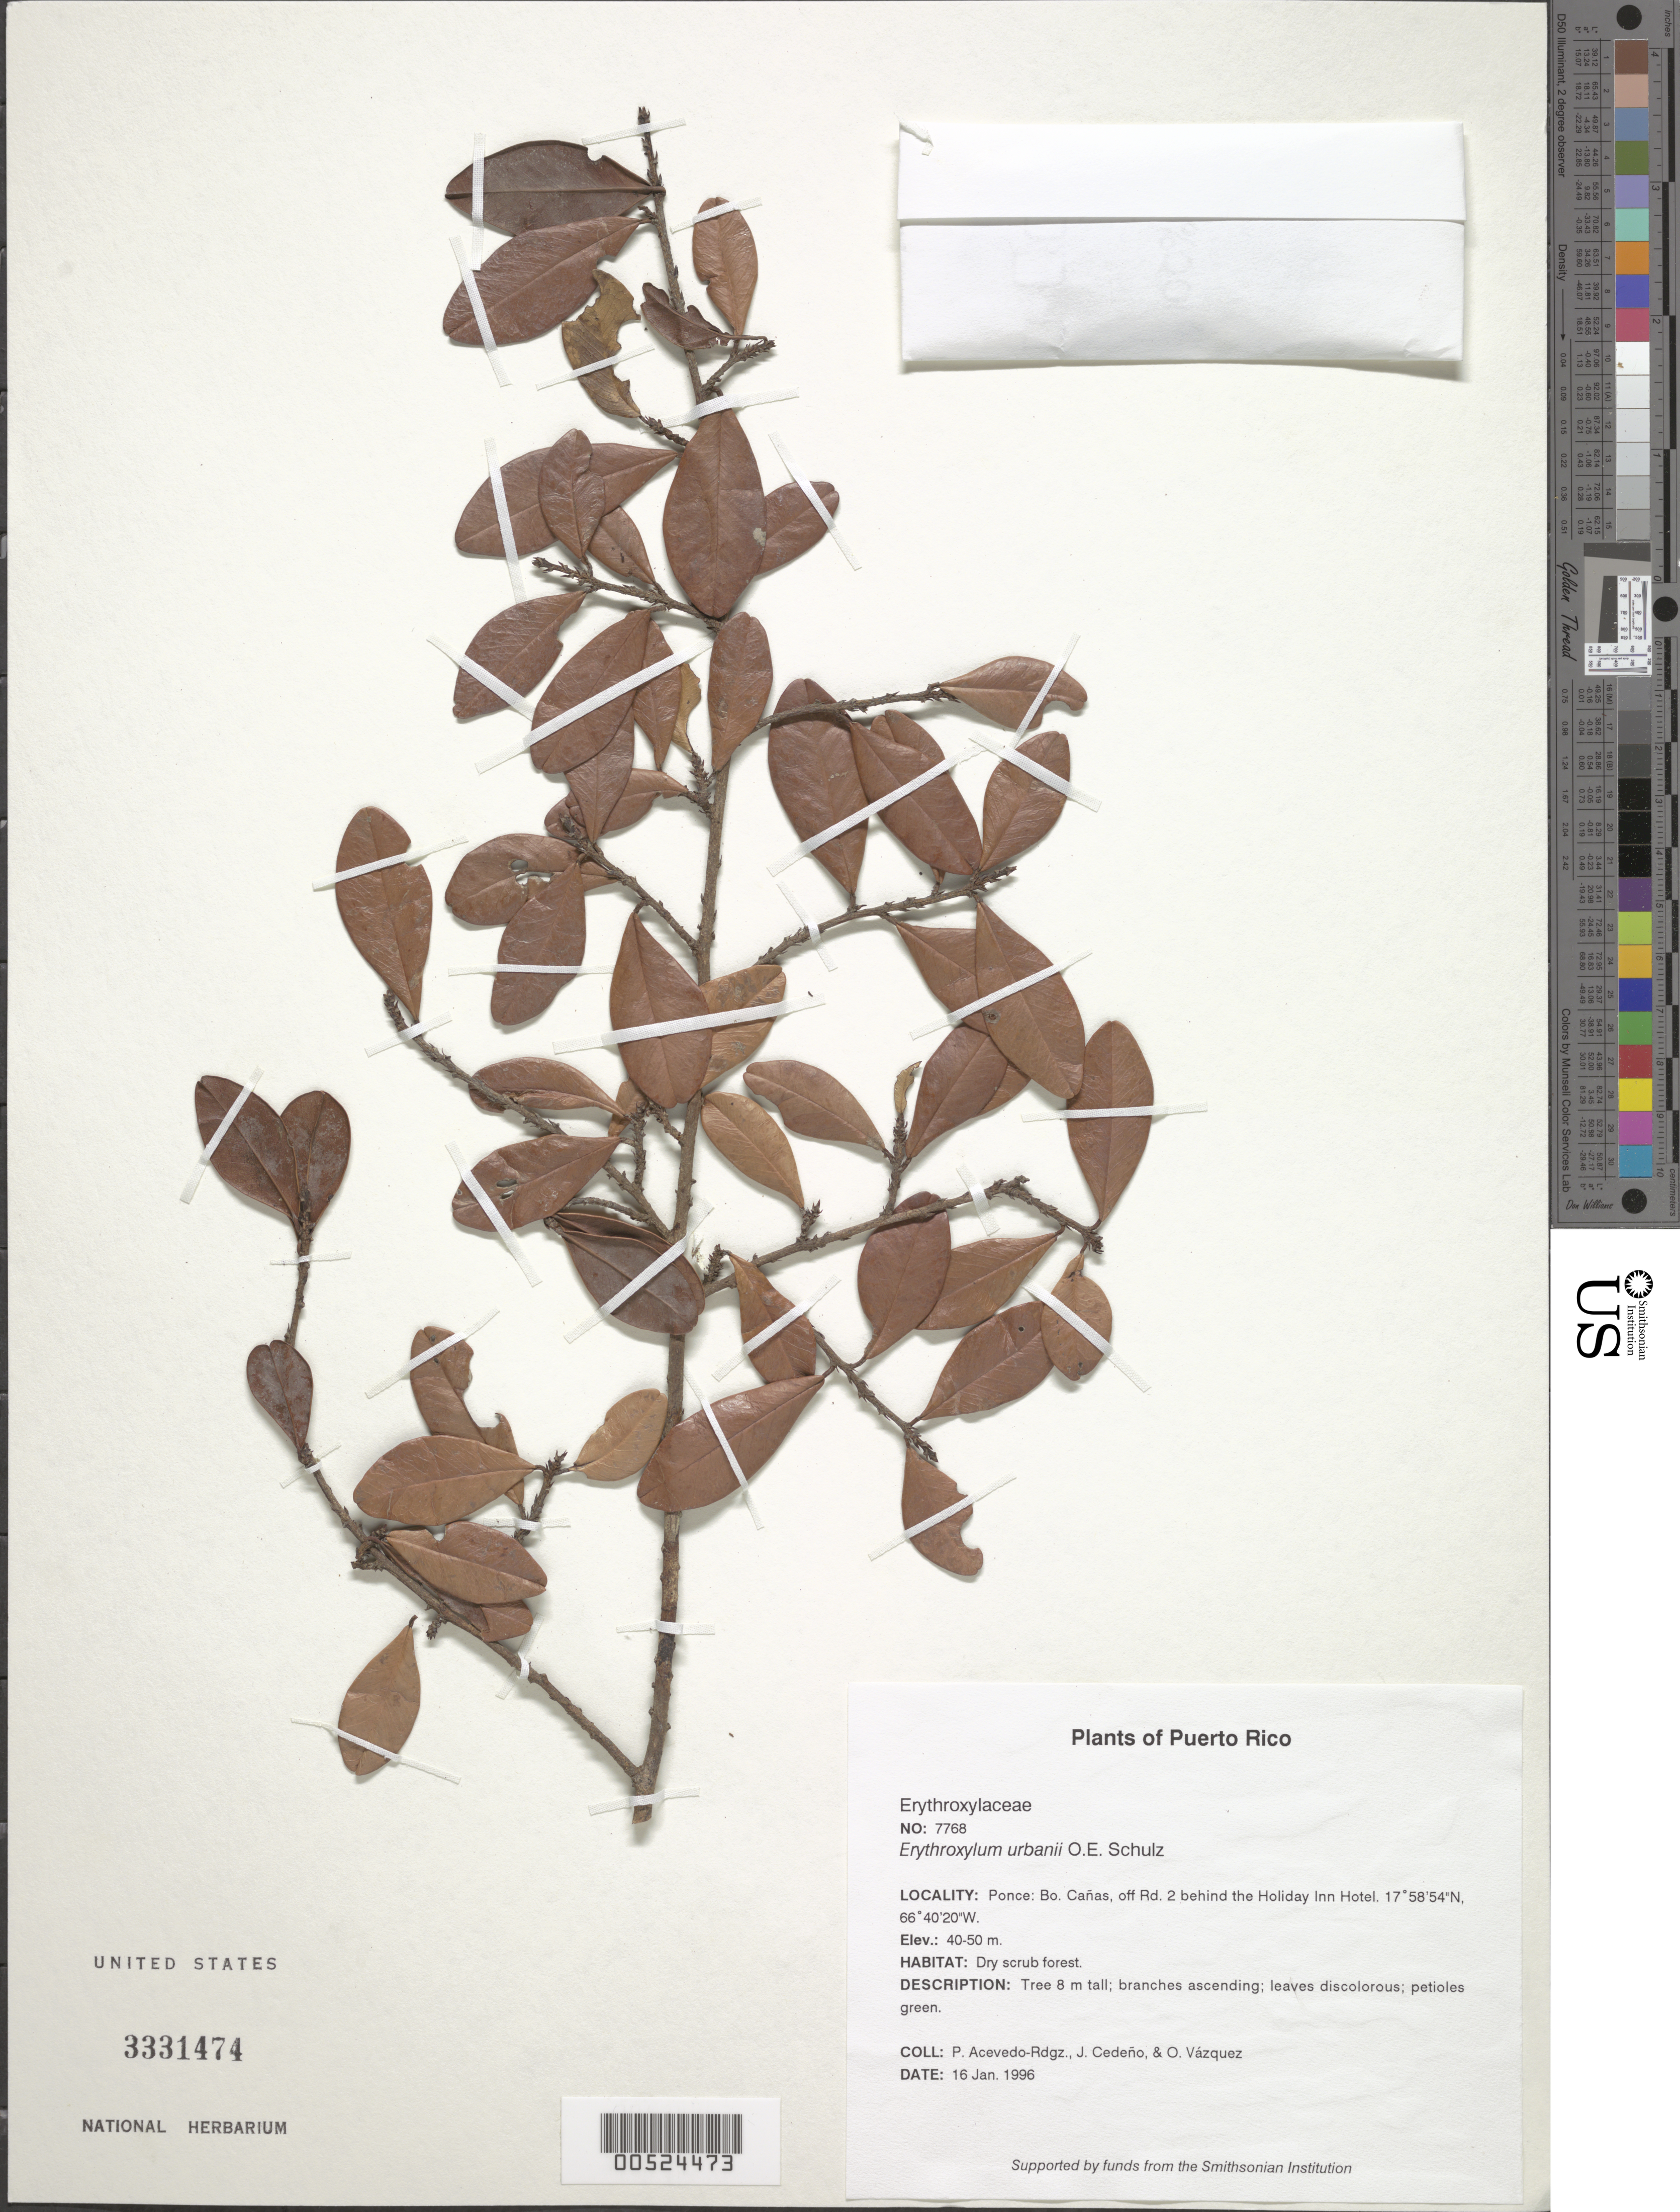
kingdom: Plantae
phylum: Tracheophyta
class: Magnoliopsida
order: Malpighiales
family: Erythroxylaceae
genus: Erythroxylum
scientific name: Erythroxylum urbanii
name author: O.E. Schulz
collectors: P. Acevedo-Rodr. & J. A. Cedeño M.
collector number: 7768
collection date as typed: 16 Jan 1996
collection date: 1996-01-16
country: Puerto Rico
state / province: Ponce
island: Puerto Rico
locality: Ponce: Bo. Cañas, off Rd. 2 behind the Holiday Inn Hotel.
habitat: Dry scrub forest.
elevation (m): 40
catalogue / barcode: US 3331474